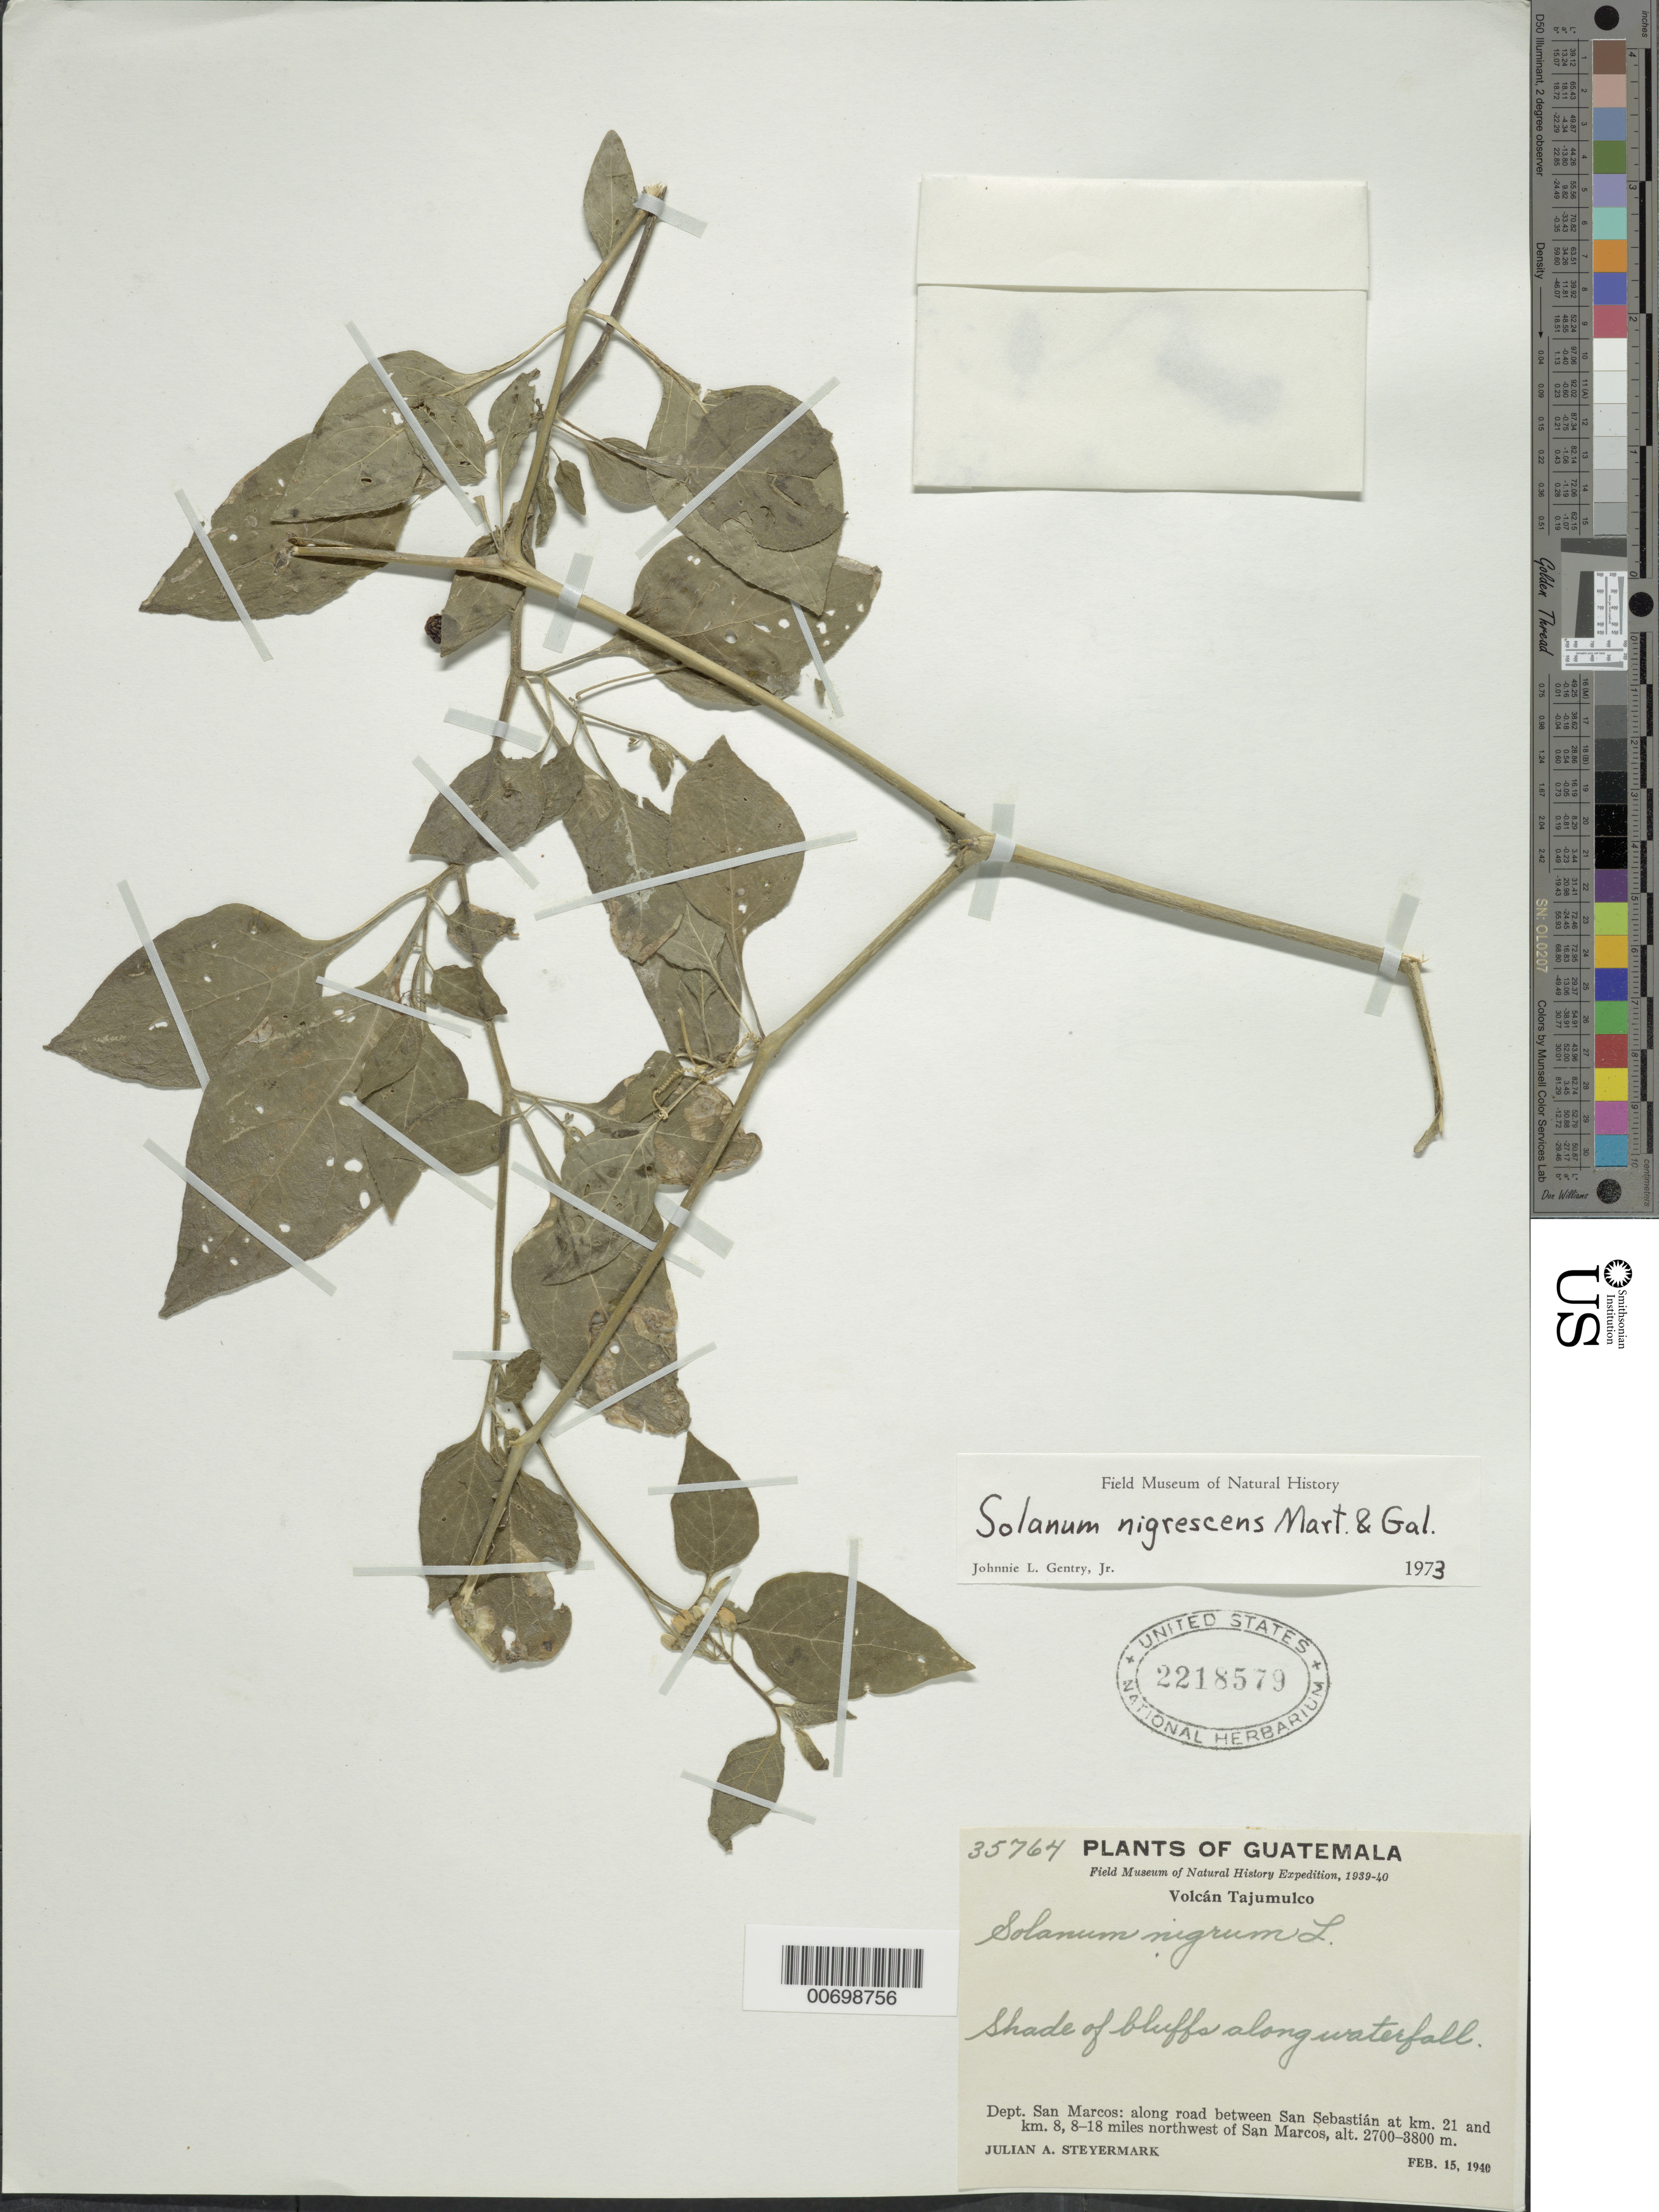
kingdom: Plantae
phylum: Tracheophyta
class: Magnoliopsida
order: Solanales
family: Solanaceae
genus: Solanum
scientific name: Solanum nigrescens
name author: M. Martens & Galeotti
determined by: Gentry, J. L.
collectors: J. Steyermark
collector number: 35764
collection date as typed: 15 Feb 1940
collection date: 1940-02-15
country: Guatemala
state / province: San Marcos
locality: along road between San Sebastian at km 21 and km 8, 8-18 miles northwest of San Marcos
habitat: Shade of bluffs along waterfall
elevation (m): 2700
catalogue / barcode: US 2218579